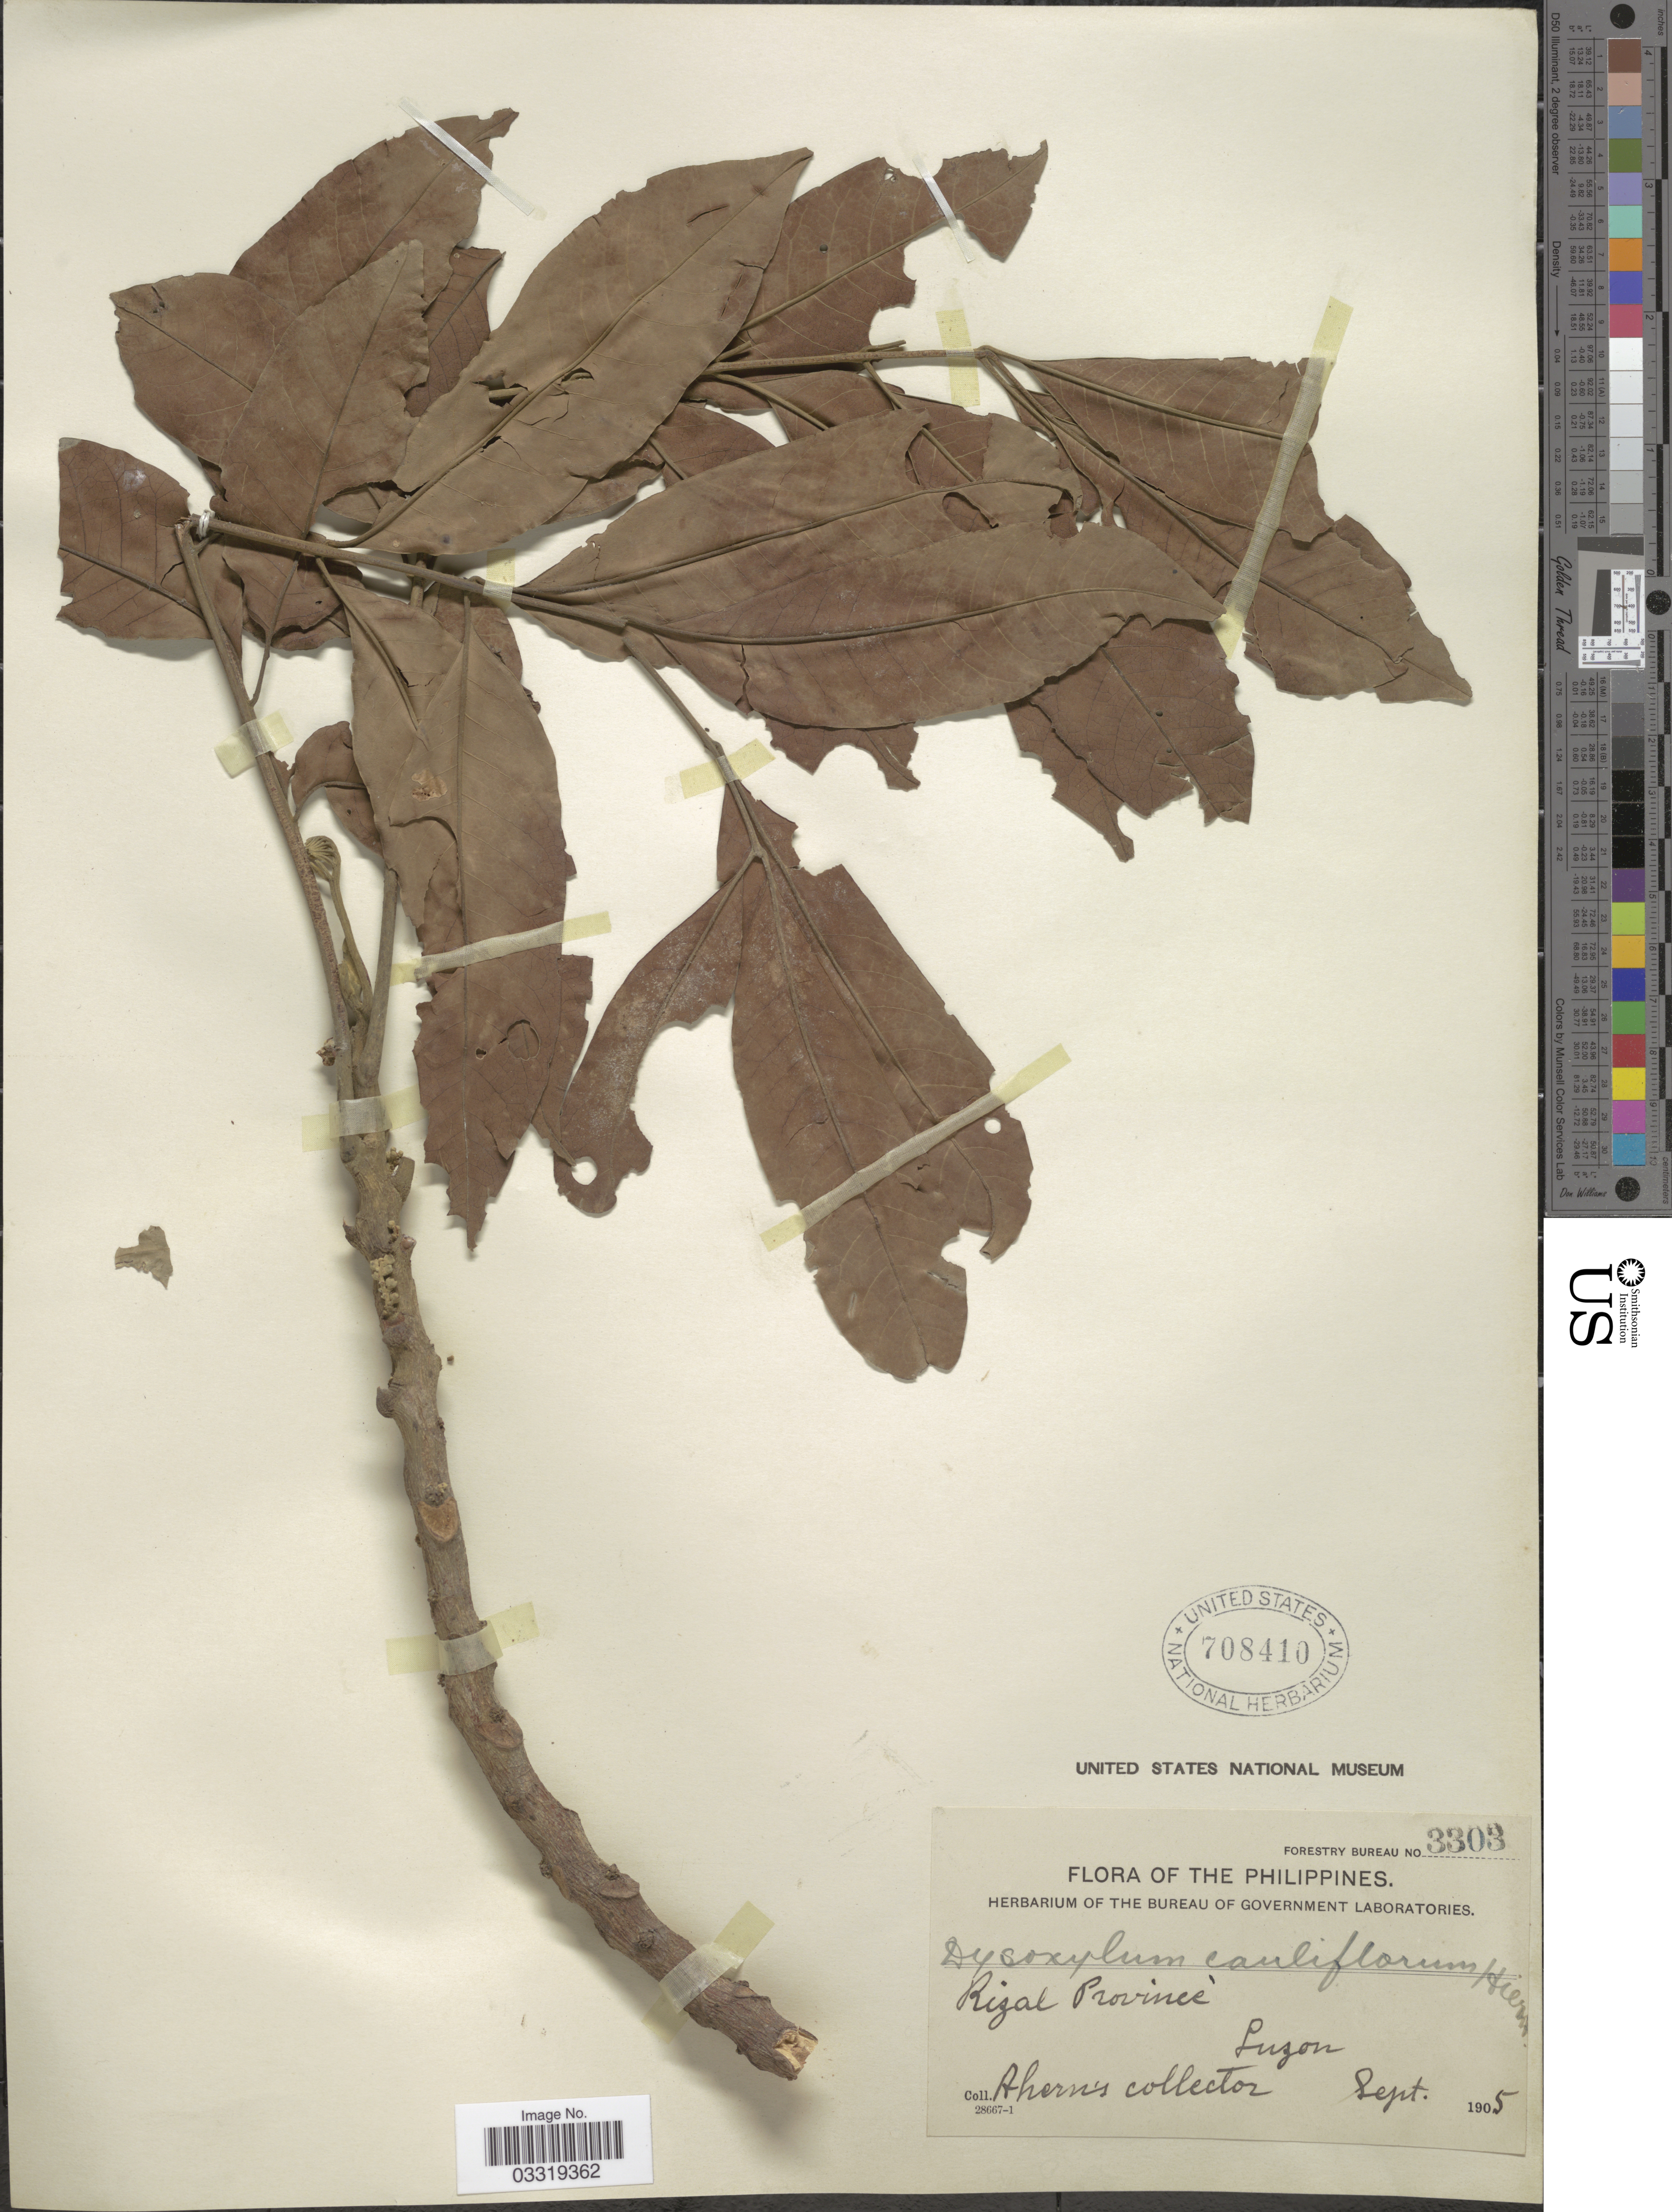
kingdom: Plantae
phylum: Tracheophyta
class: Magnoliopsida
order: Sapindales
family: Meliaceae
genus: Epicharis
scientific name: Epicharis cumingiana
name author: (C. DC.) Harms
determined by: Strong, Mark T., (BOT), Smithsonian Institution - National Museum of Natural History (UNITED STATES)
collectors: Ahern's collector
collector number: Forestry Bureau 3303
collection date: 1905-09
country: Philippines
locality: Rizal Province, Luzon.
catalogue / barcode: US 708410